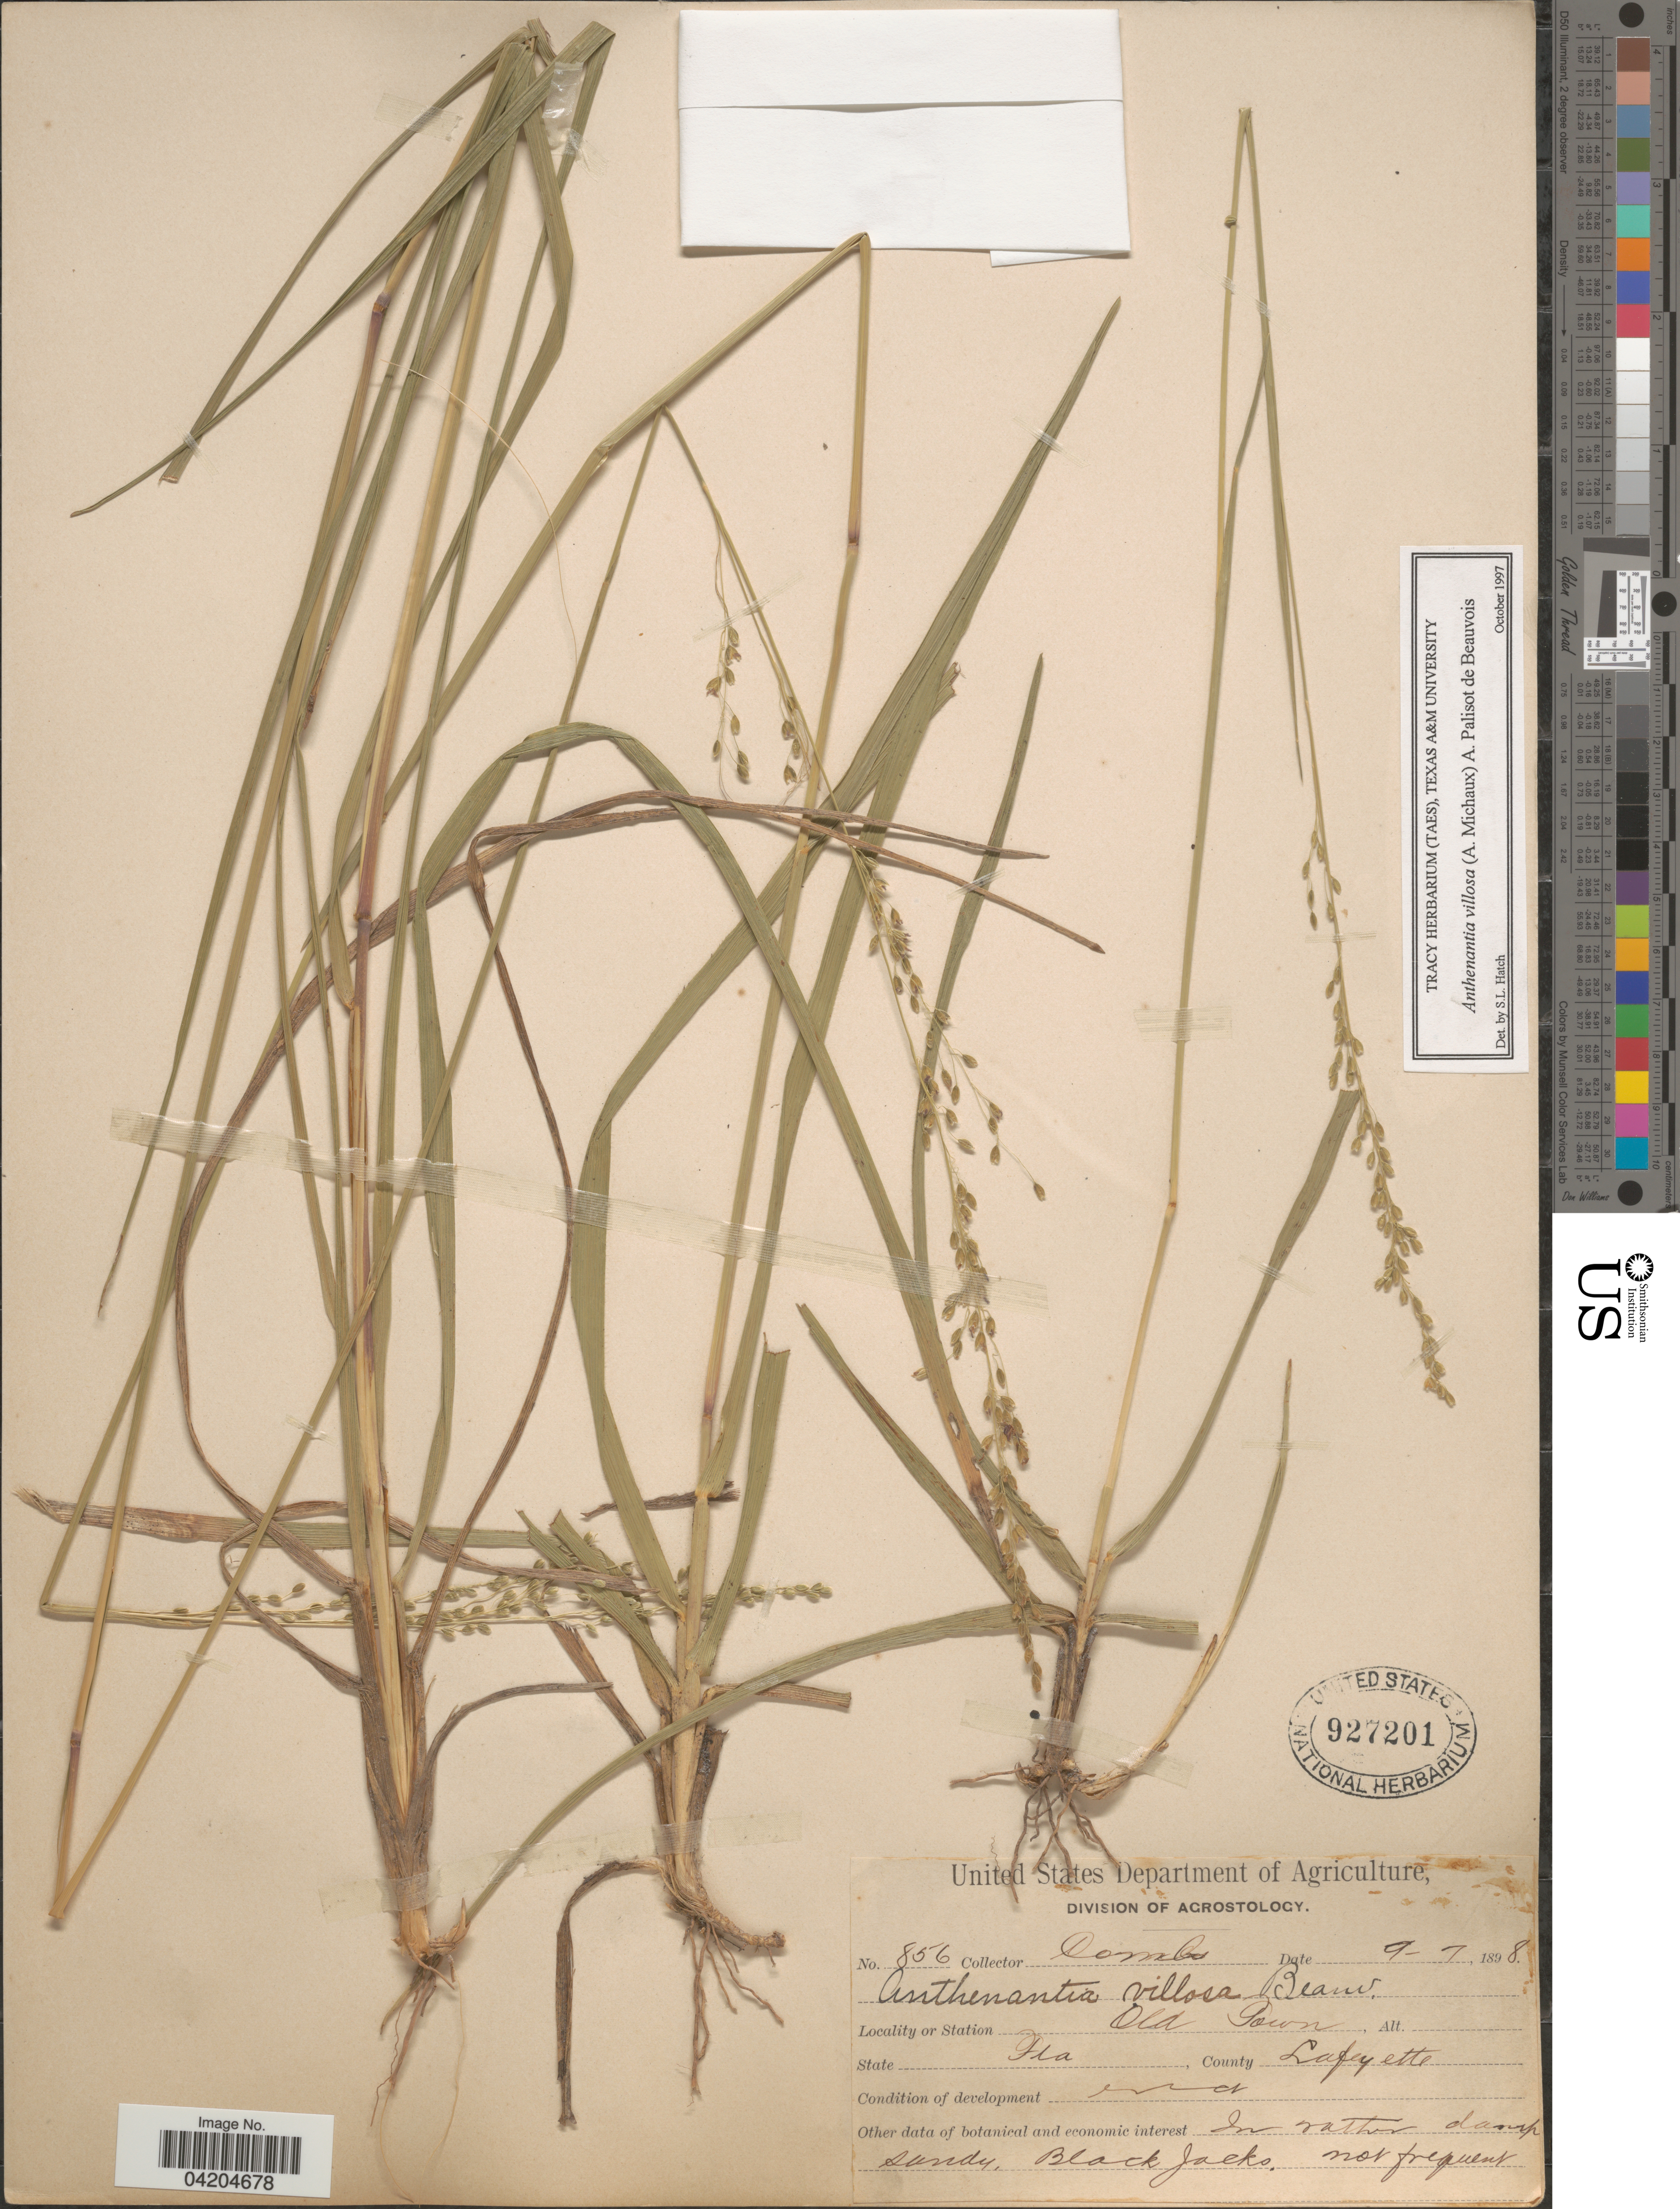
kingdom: Plantae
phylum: Tracheophyta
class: Liliopsida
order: Poales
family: Poaceae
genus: Anthaenantia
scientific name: Anthaenantia villosa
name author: (Michx.) P. Beauv.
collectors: -. Combs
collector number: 856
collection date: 1898-09-07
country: United States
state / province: Florida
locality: Old Town. County Lafayette.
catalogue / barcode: US 927201